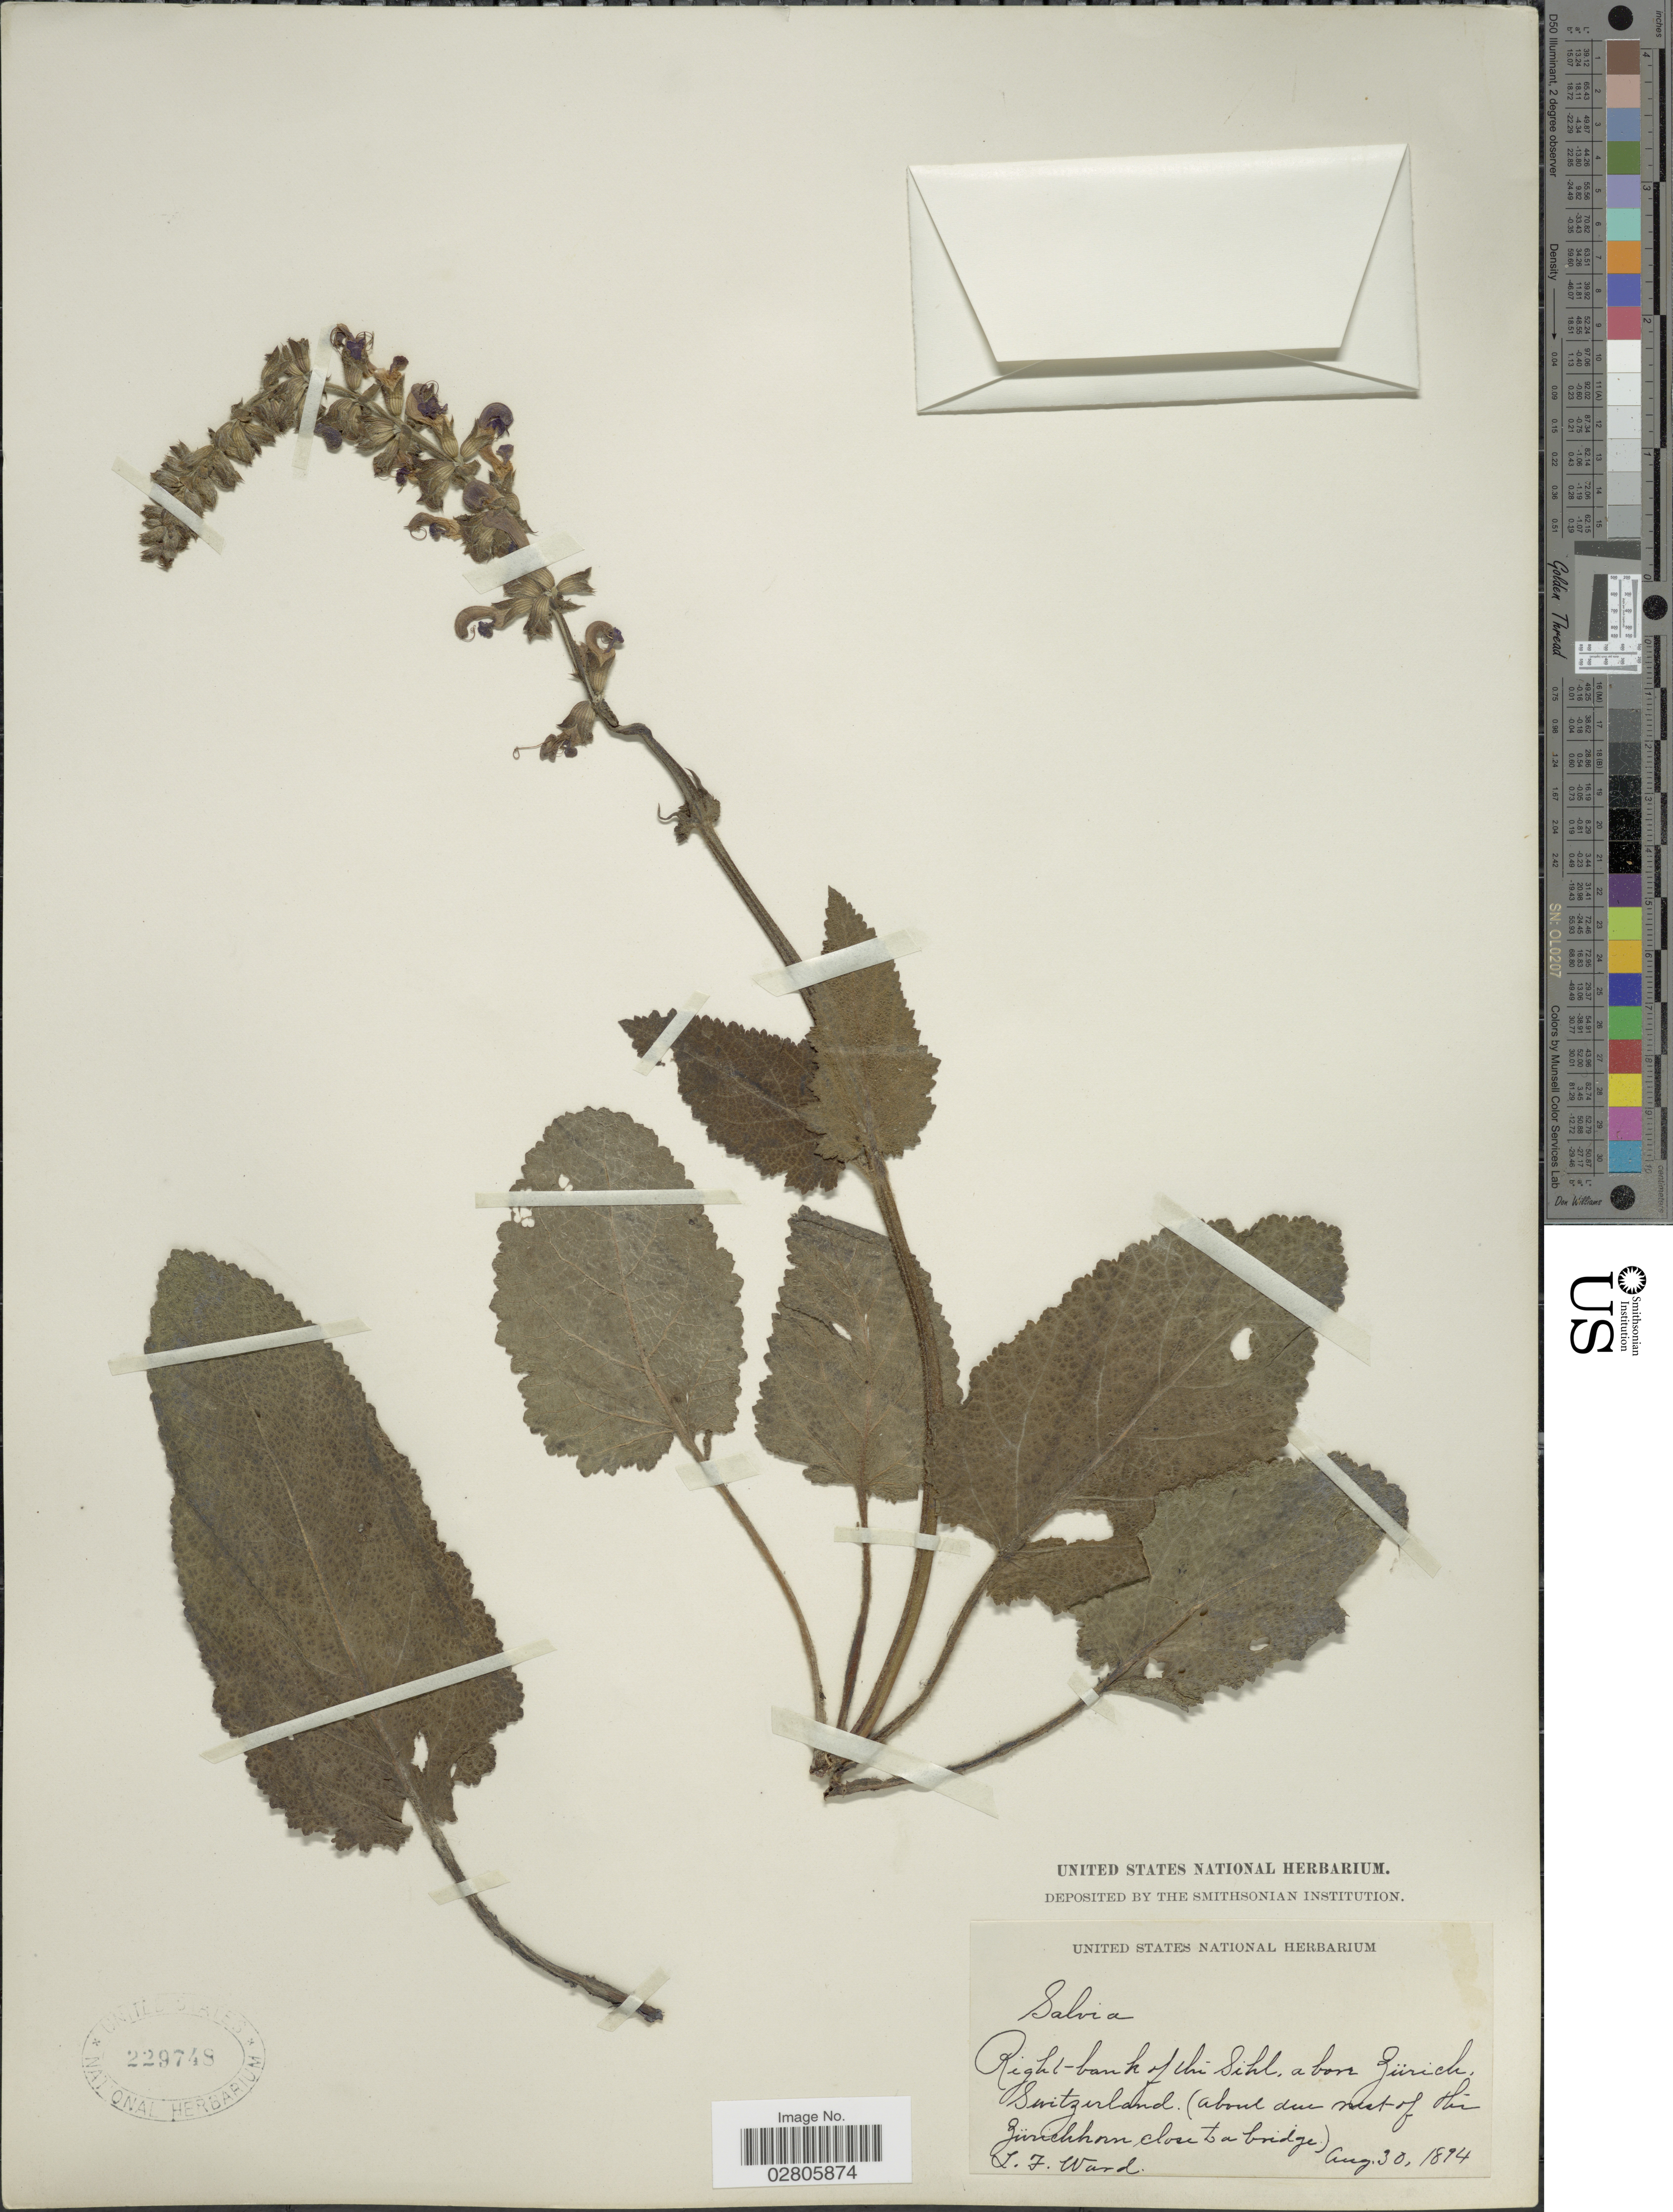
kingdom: Plantae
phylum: Tracheophyta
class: Magnoliopsida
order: Lamiales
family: Lamiaceae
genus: Salvia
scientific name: Salvia sp.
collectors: L. Ward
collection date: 1894-08-30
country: Switzerland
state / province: Zurich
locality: Right-bank of the Sihl, above Zürich, Switzerland (above due west of the Zürichhorn close to a bridge).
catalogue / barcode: US 229748